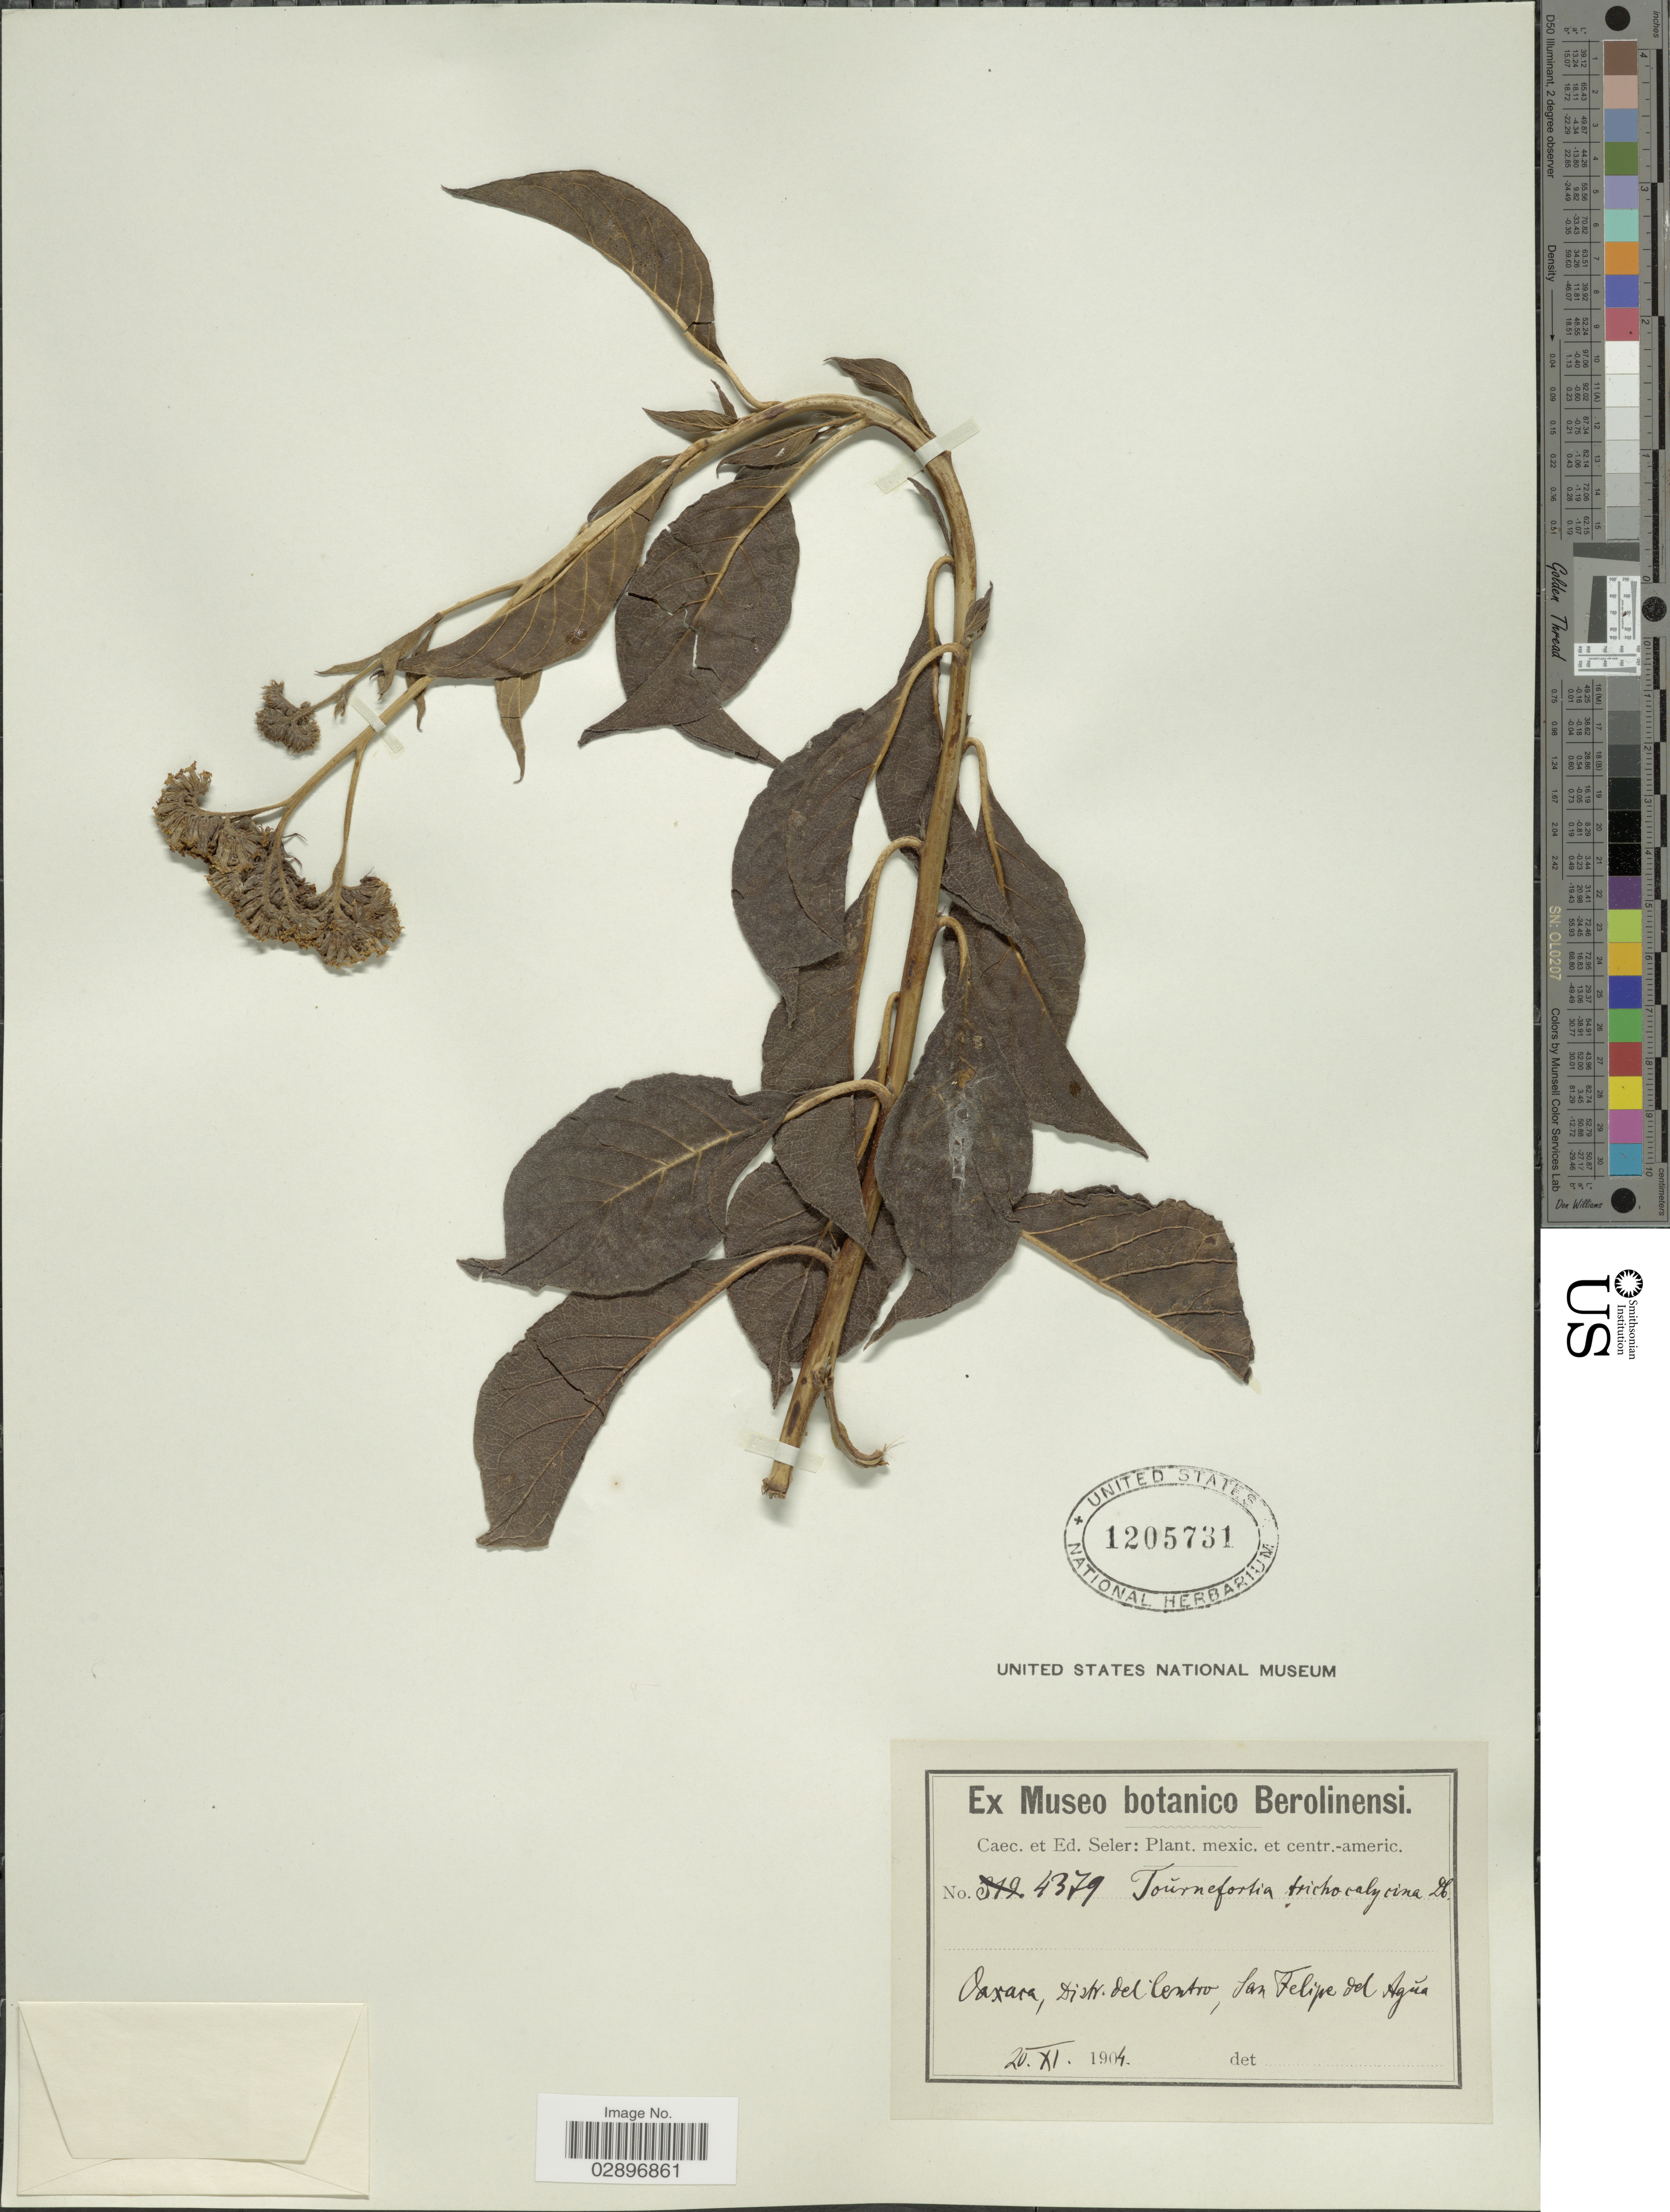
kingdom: Plantae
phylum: Tracheophyta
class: Magnoliopsida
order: Boraginales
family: Heliotropiaceae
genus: Tournefortia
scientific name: Tournefortia trichocalycina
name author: A. DC.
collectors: C. Seler & E. G. Seler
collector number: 4379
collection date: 1904-11-20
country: Mexico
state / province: Oaxaca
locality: Distr. del Centro, San Felipe del Agúa.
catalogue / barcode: US 1205731